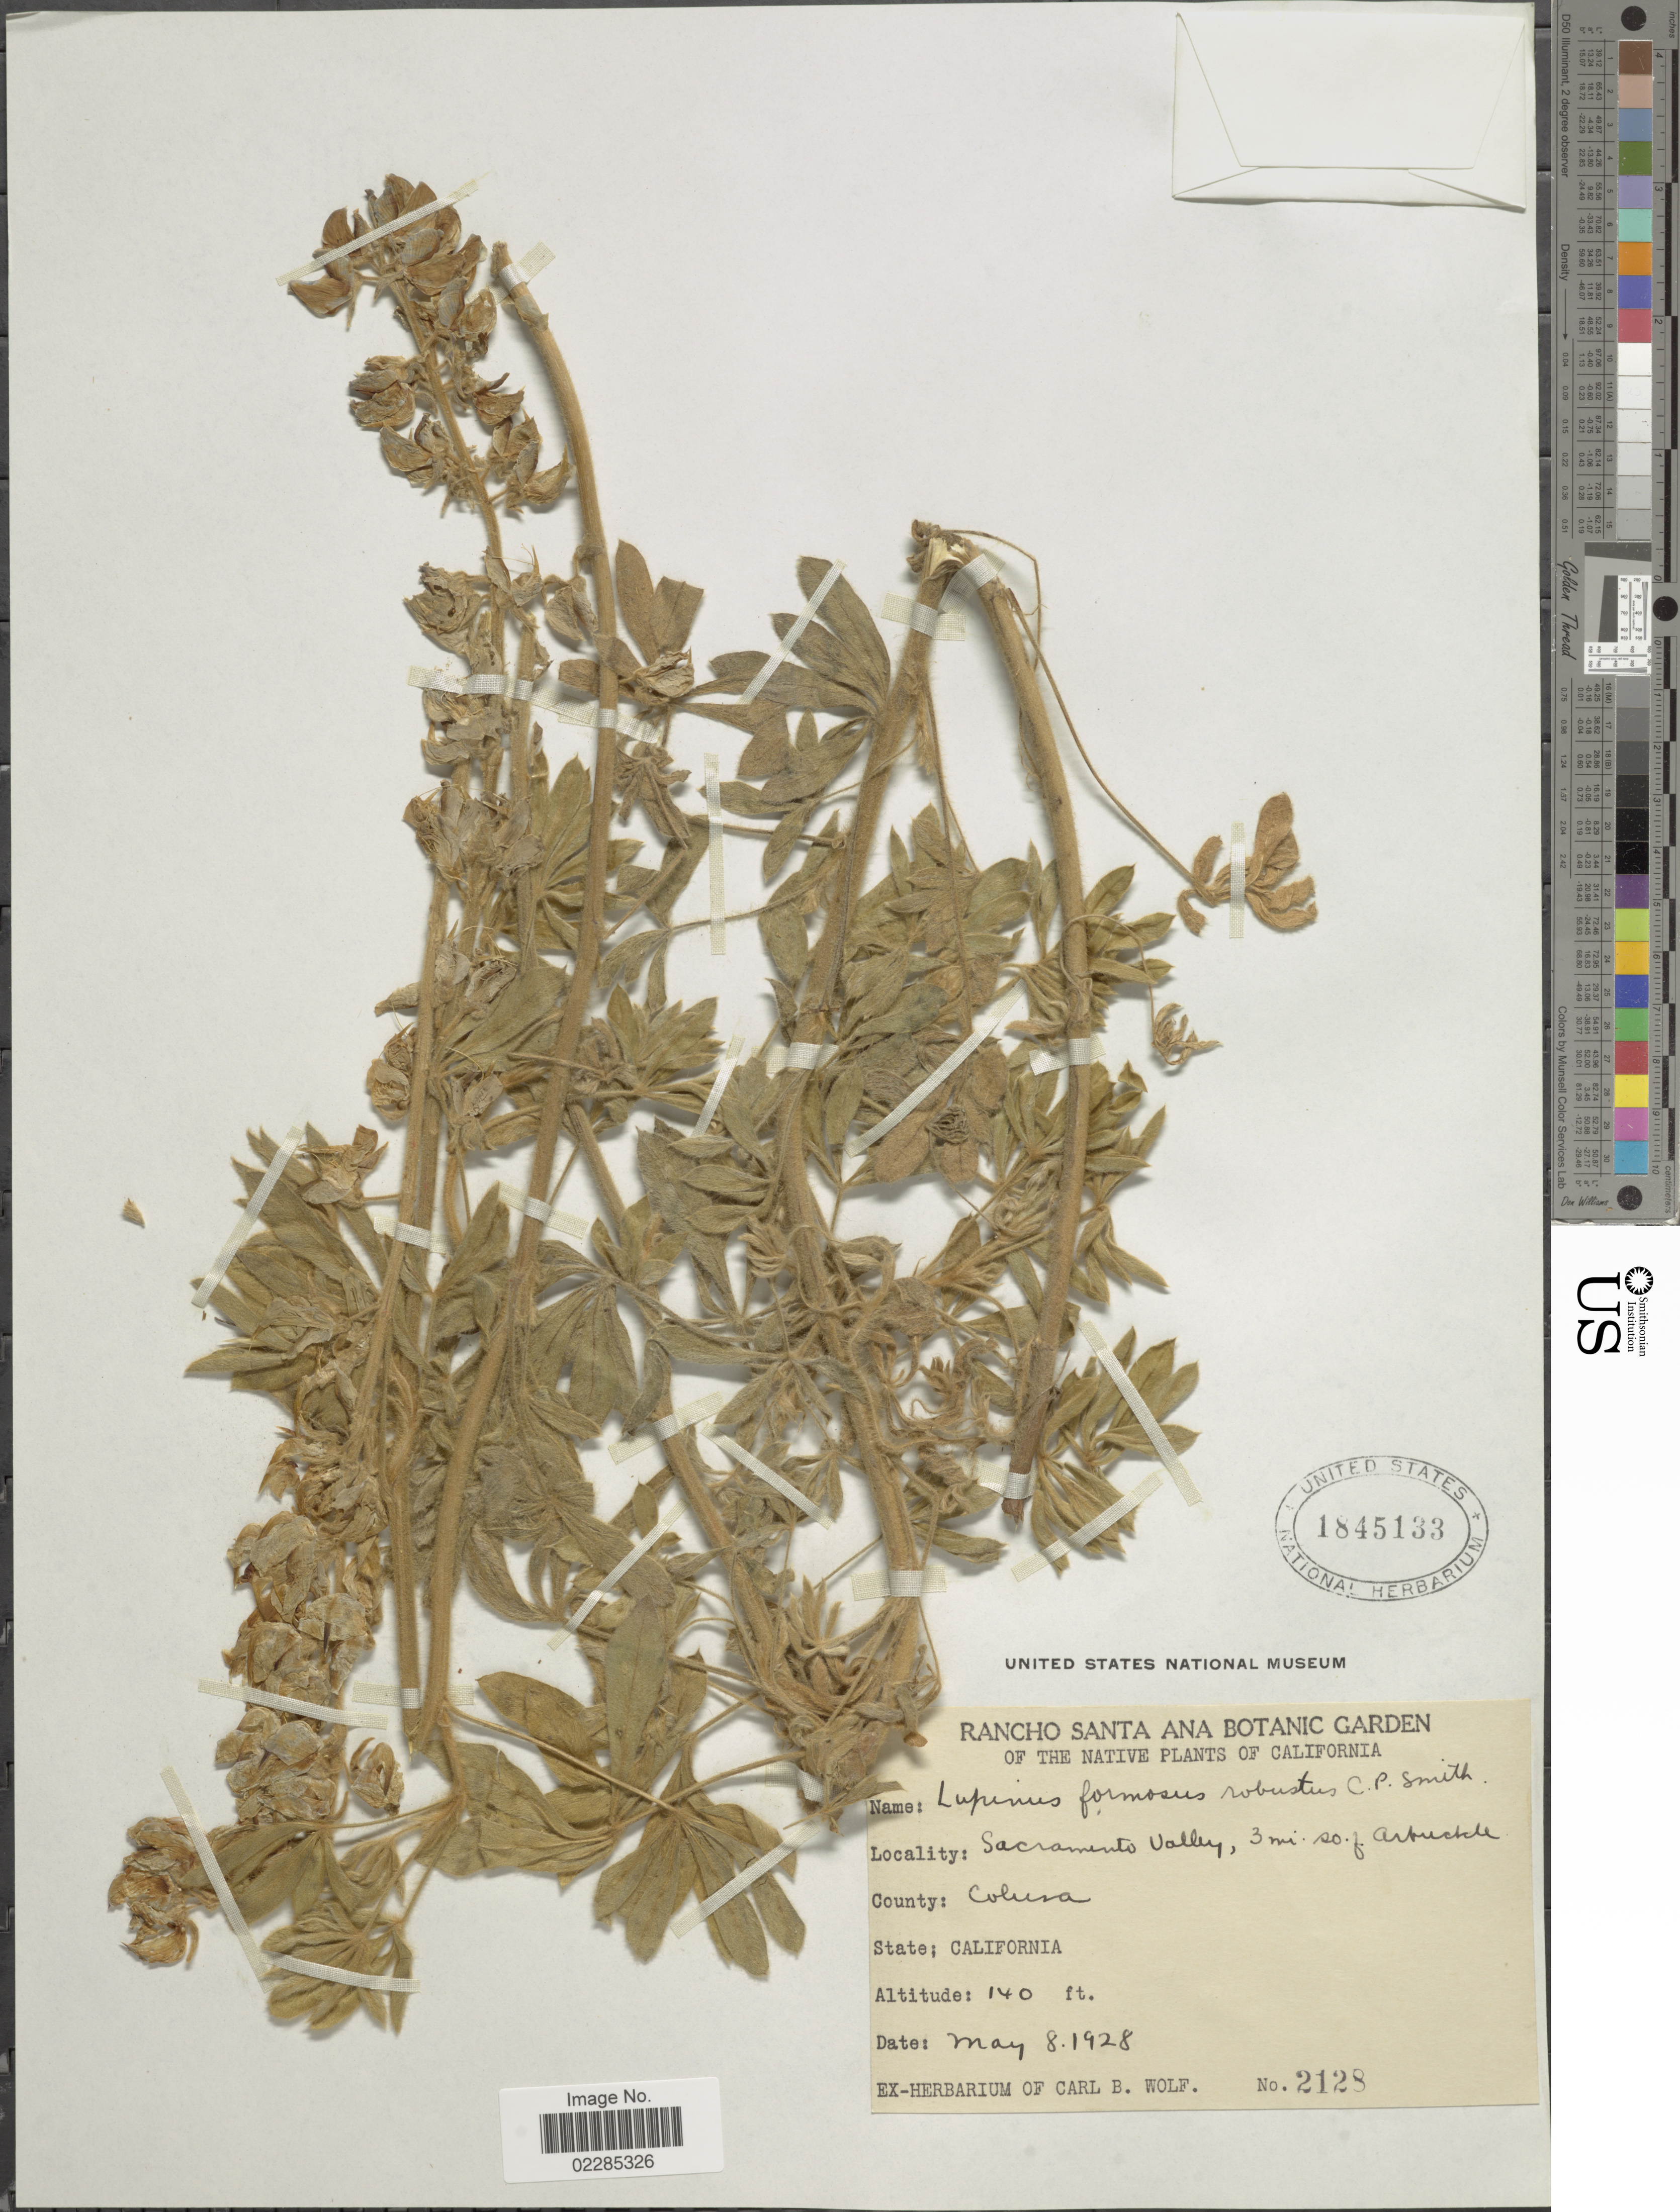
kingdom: Plantae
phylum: Tracheophyta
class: Magnoliopsida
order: Fabales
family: Fabaceae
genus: Lupinus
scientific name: Lupinus formosus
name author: Greene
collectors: ex herb. Carl B. Wolf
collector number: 2128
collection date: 1928-05-08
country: United States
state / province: California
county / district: Sacramento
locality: The Native plants of California, Sacramento Valley, 3 mi so f Arbuckle, Colura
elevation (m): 43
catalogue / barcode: US 1845133